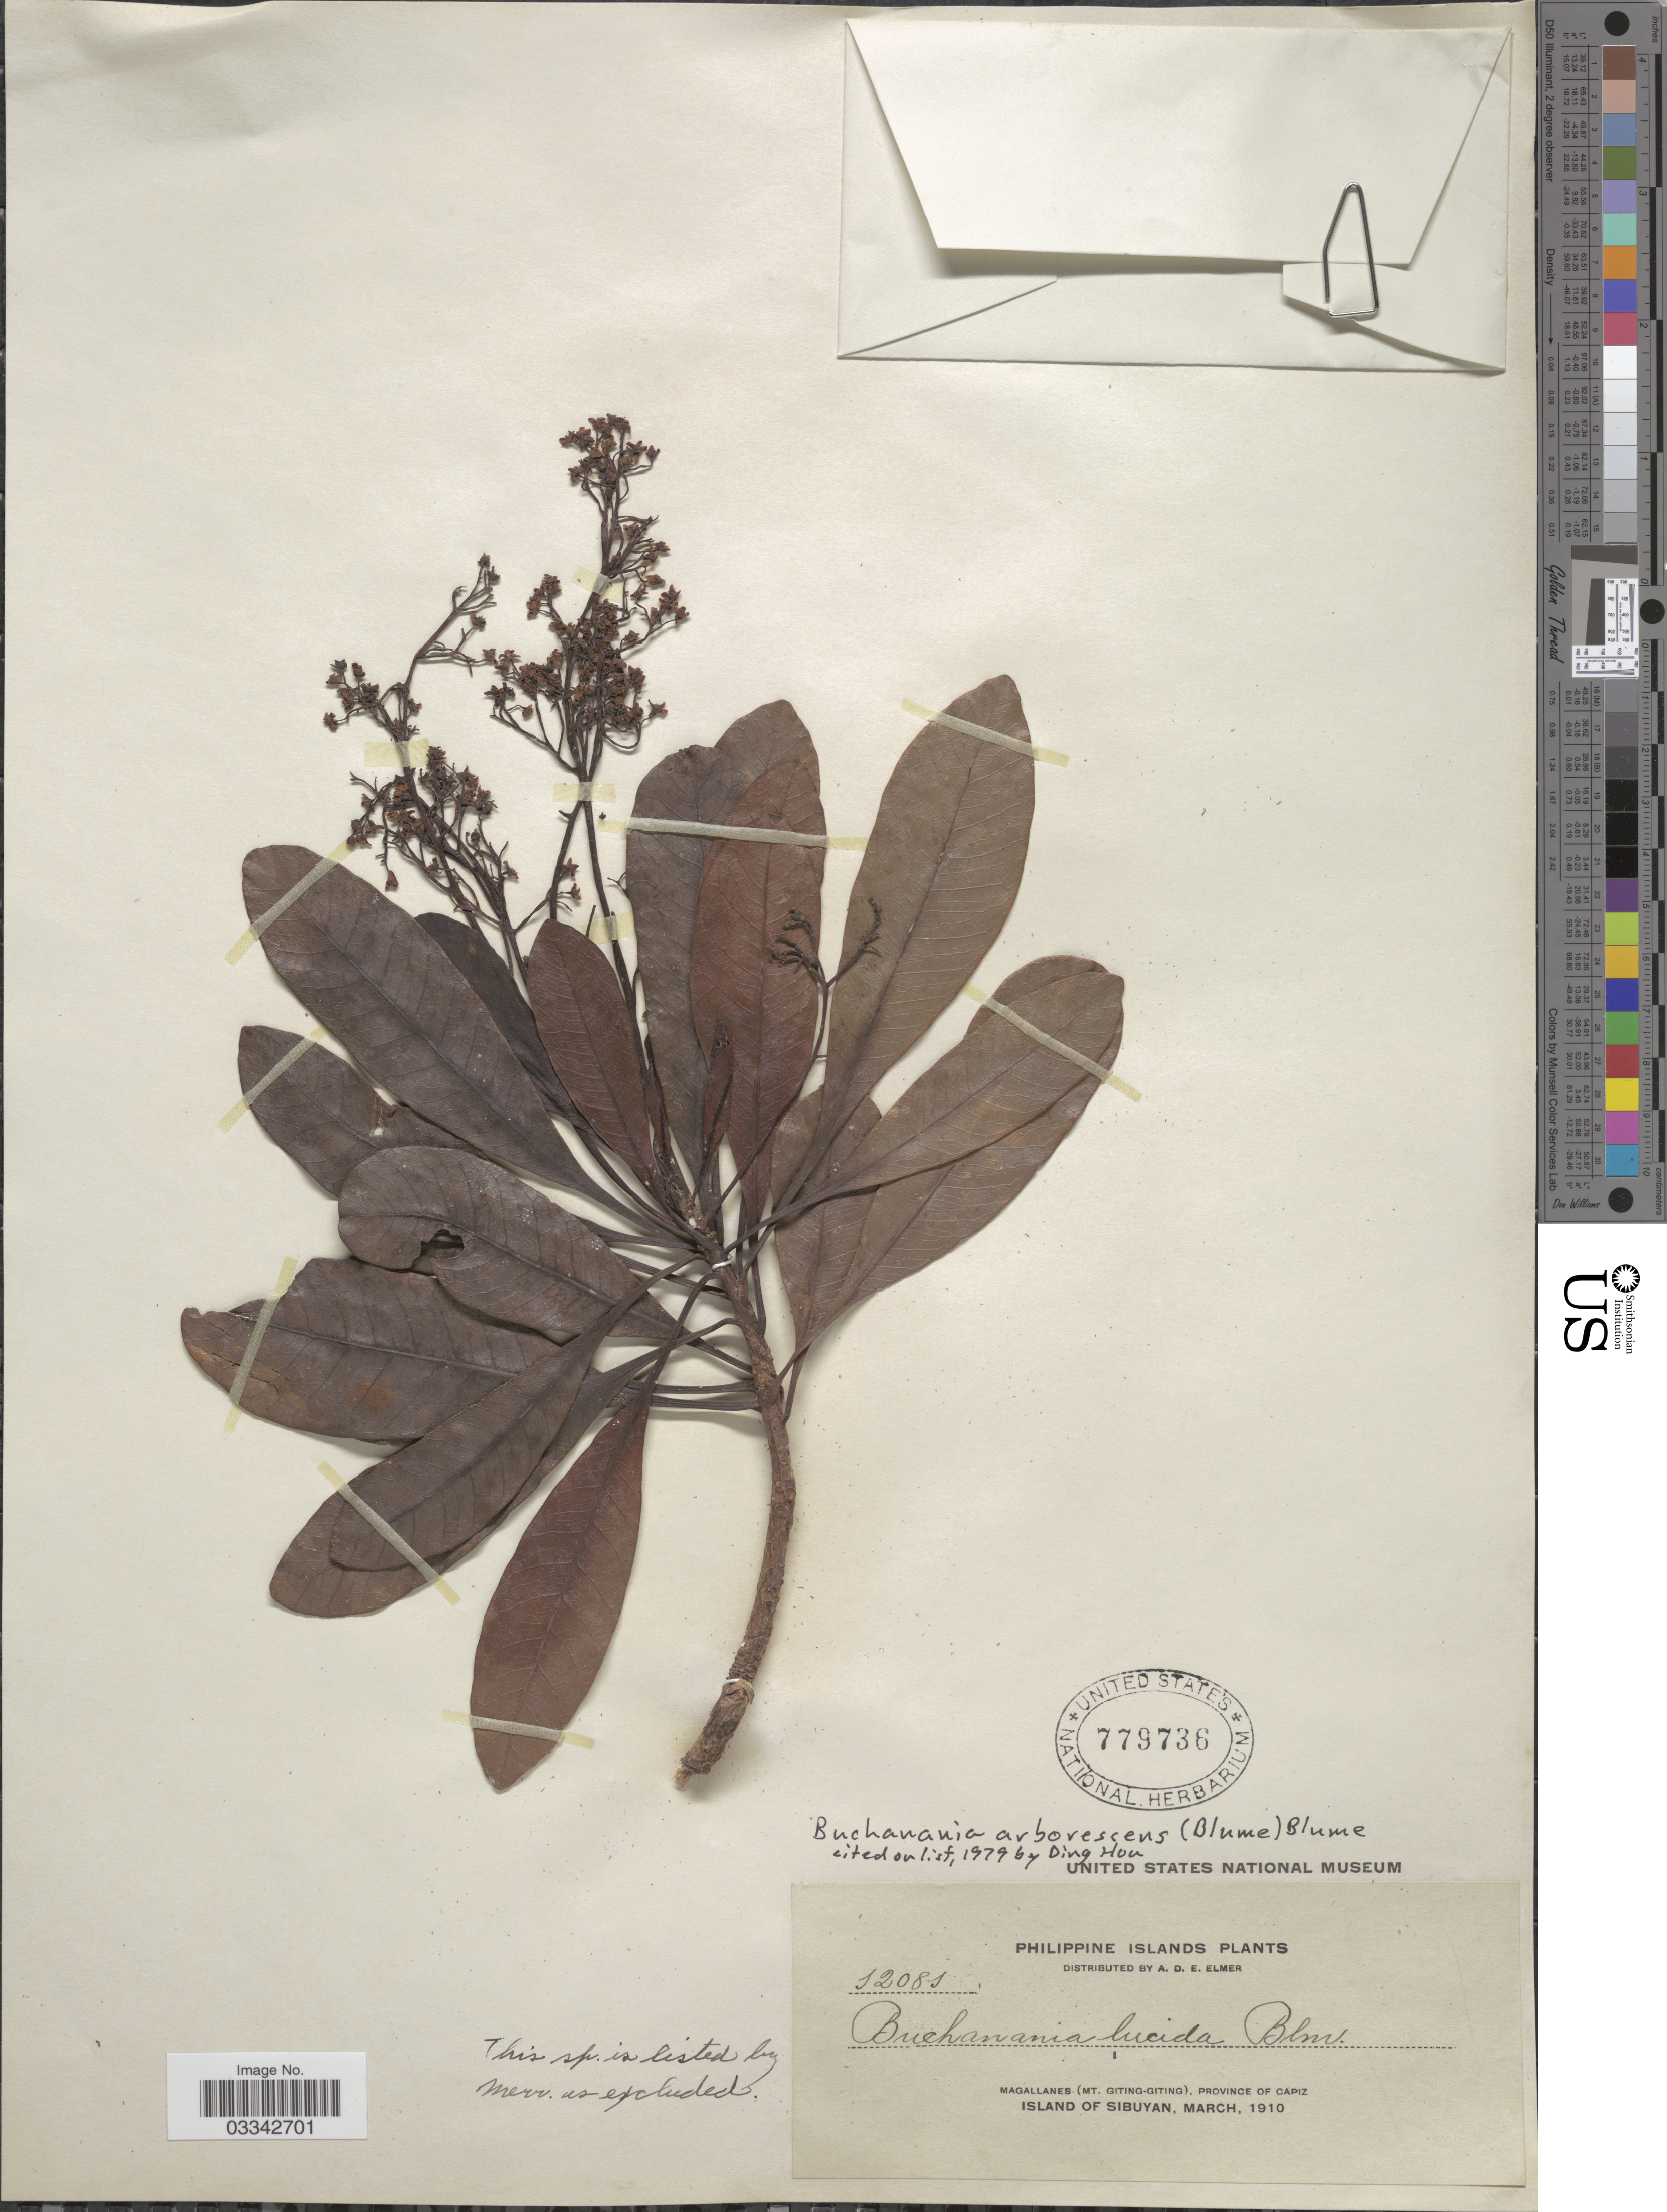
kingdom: Plantae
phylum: Tracheophyta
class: Magnoliopsida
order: Sapindales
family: Anacardiaceae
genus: Buchanania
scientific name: Buchanania arborescens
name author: (Blume) Blume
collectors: A. D. E. Elmer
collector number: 12081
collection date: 1910-03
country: Philippines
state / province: Western Visayas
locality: Philippine Islands. Magallanes (Mt. Giting-Giting), Province of Capiz. Island of Sibuyan.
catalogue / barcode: US 779736